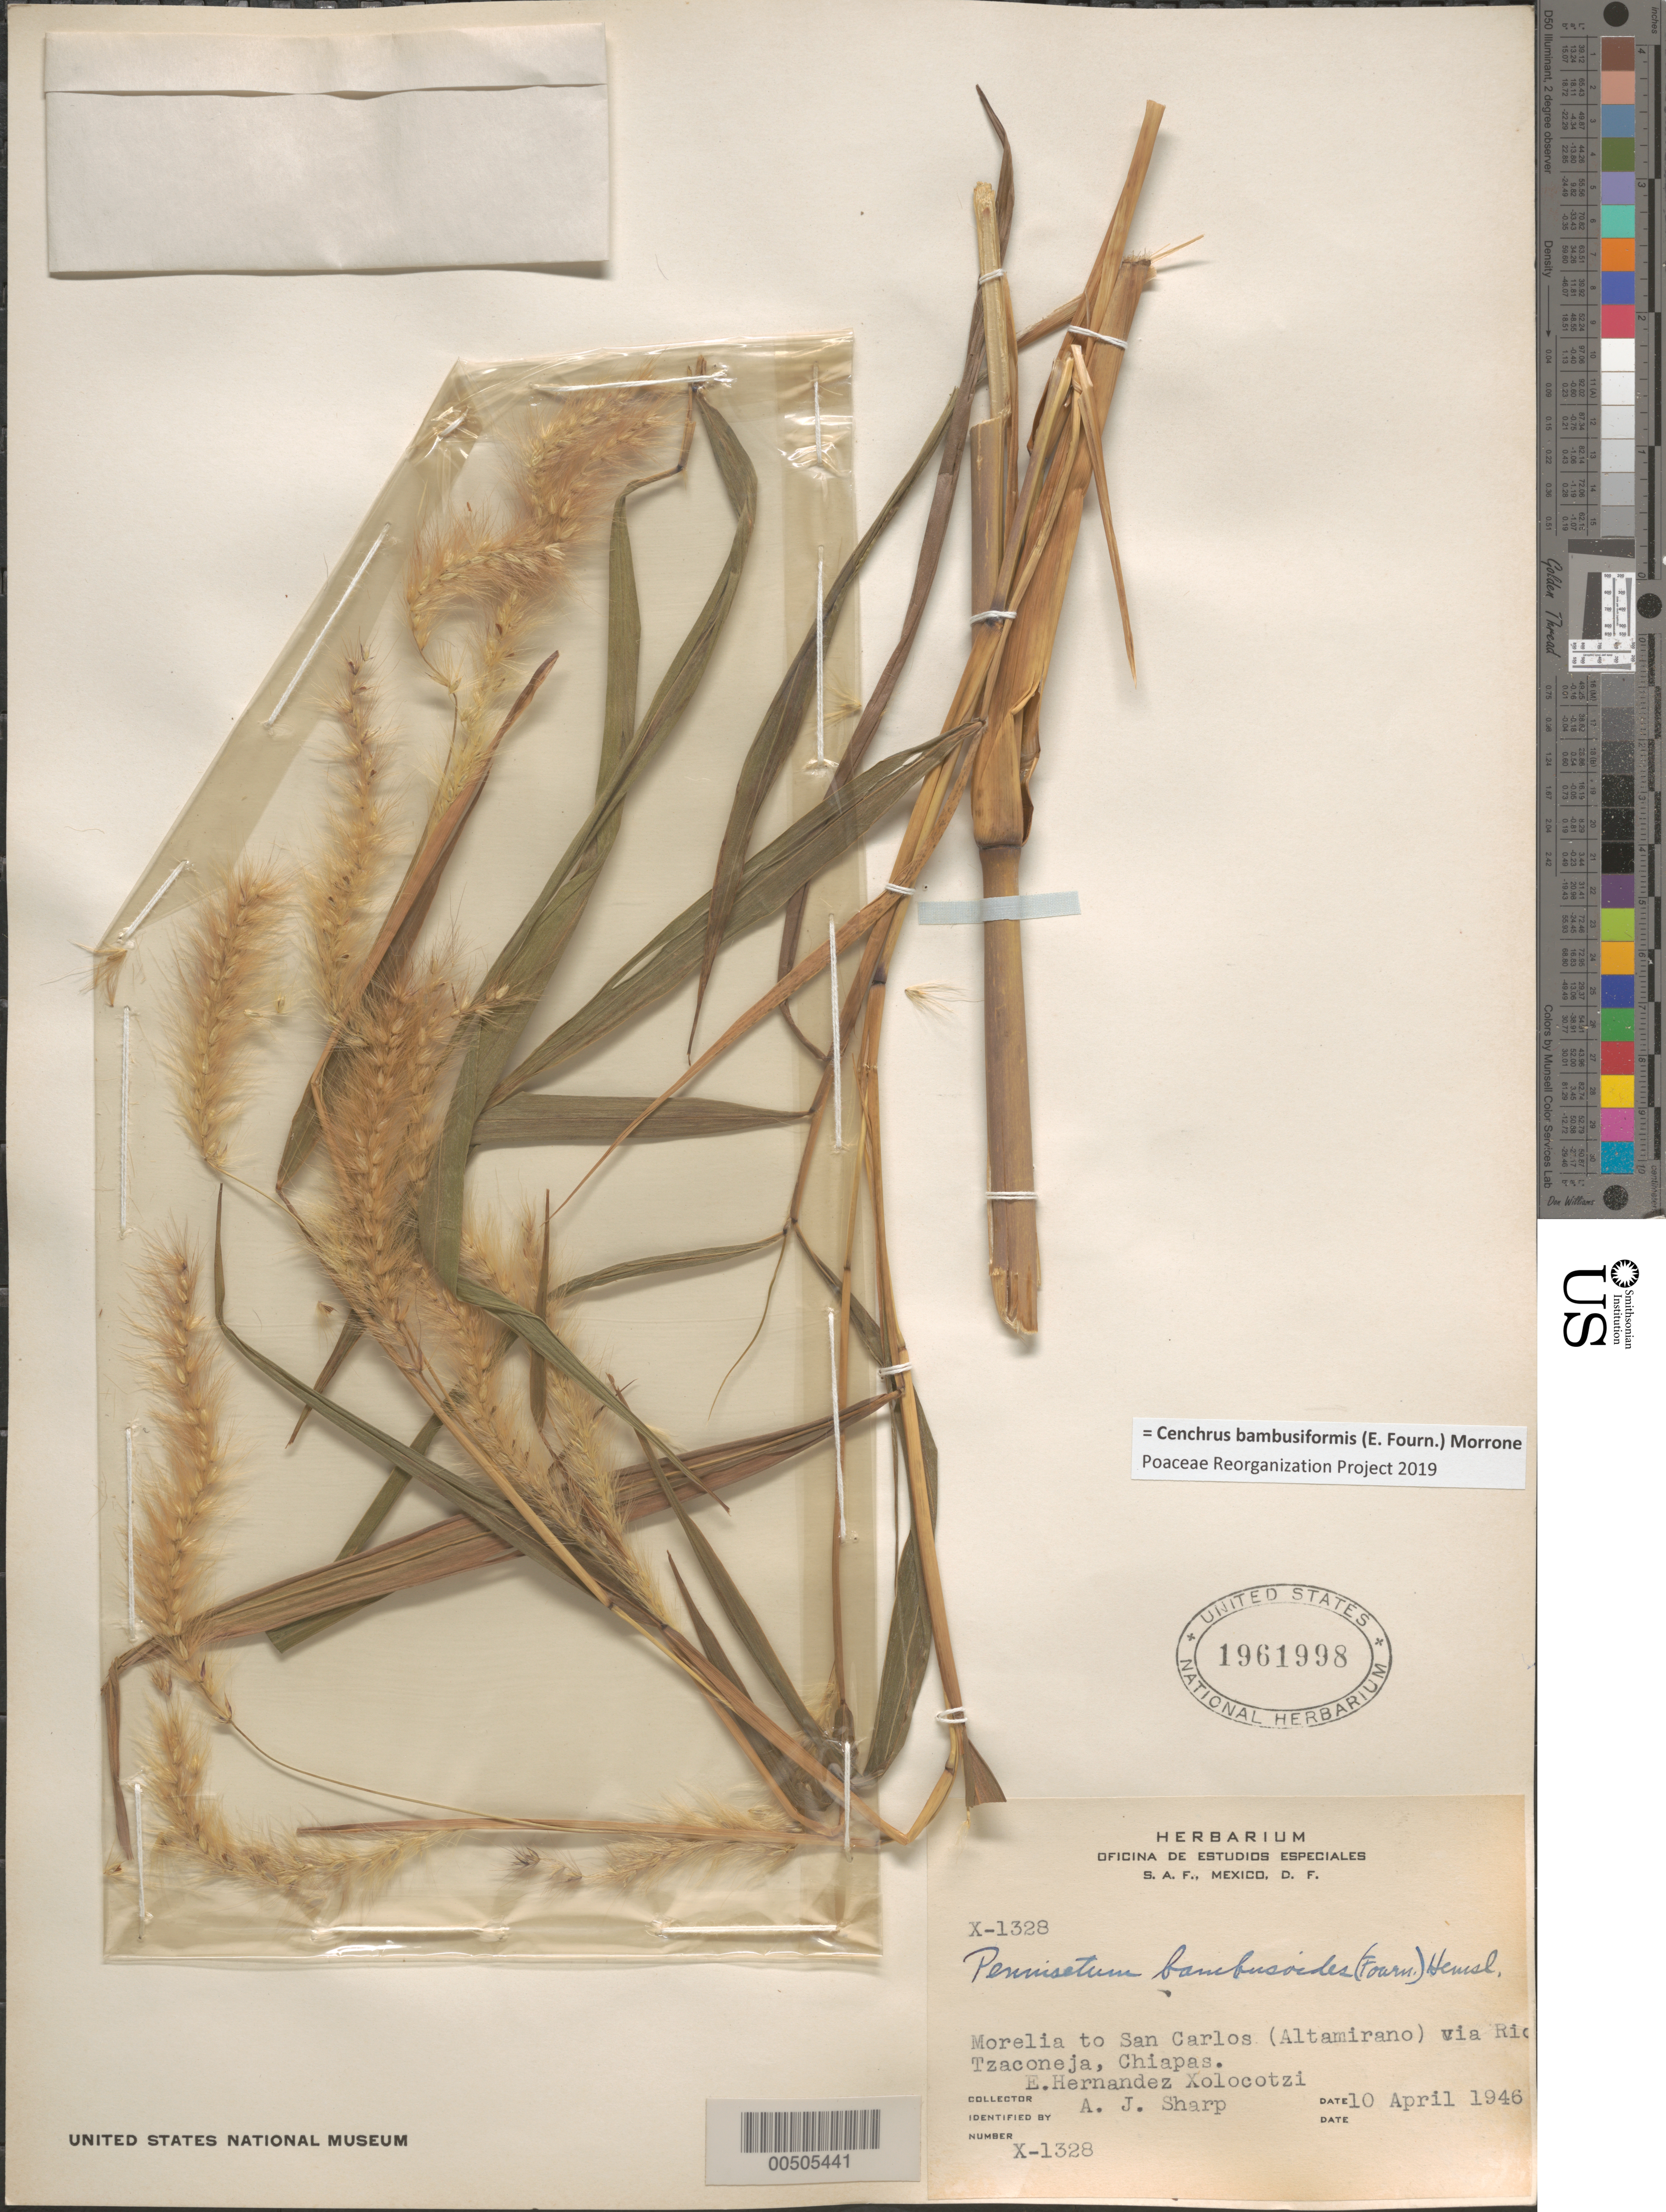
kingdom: Plantae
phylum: Tracheophyta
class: Liliopsida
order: Poales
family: Poaceae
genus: Cenchrus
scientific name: Cenchrus bambusiformis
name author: (E. Fourn.) Morrone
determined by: Poaceae Reorganization Project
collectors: E. I. Hernández-X. & A. J. Sharp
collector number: X-1328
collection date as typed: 10 Apr 1946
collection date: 1946-04-10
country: Mexico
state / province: Chiapas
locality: Morelia to San Carlos (Altamirano) via Rio Tzaconeja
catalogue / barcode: US 1961998